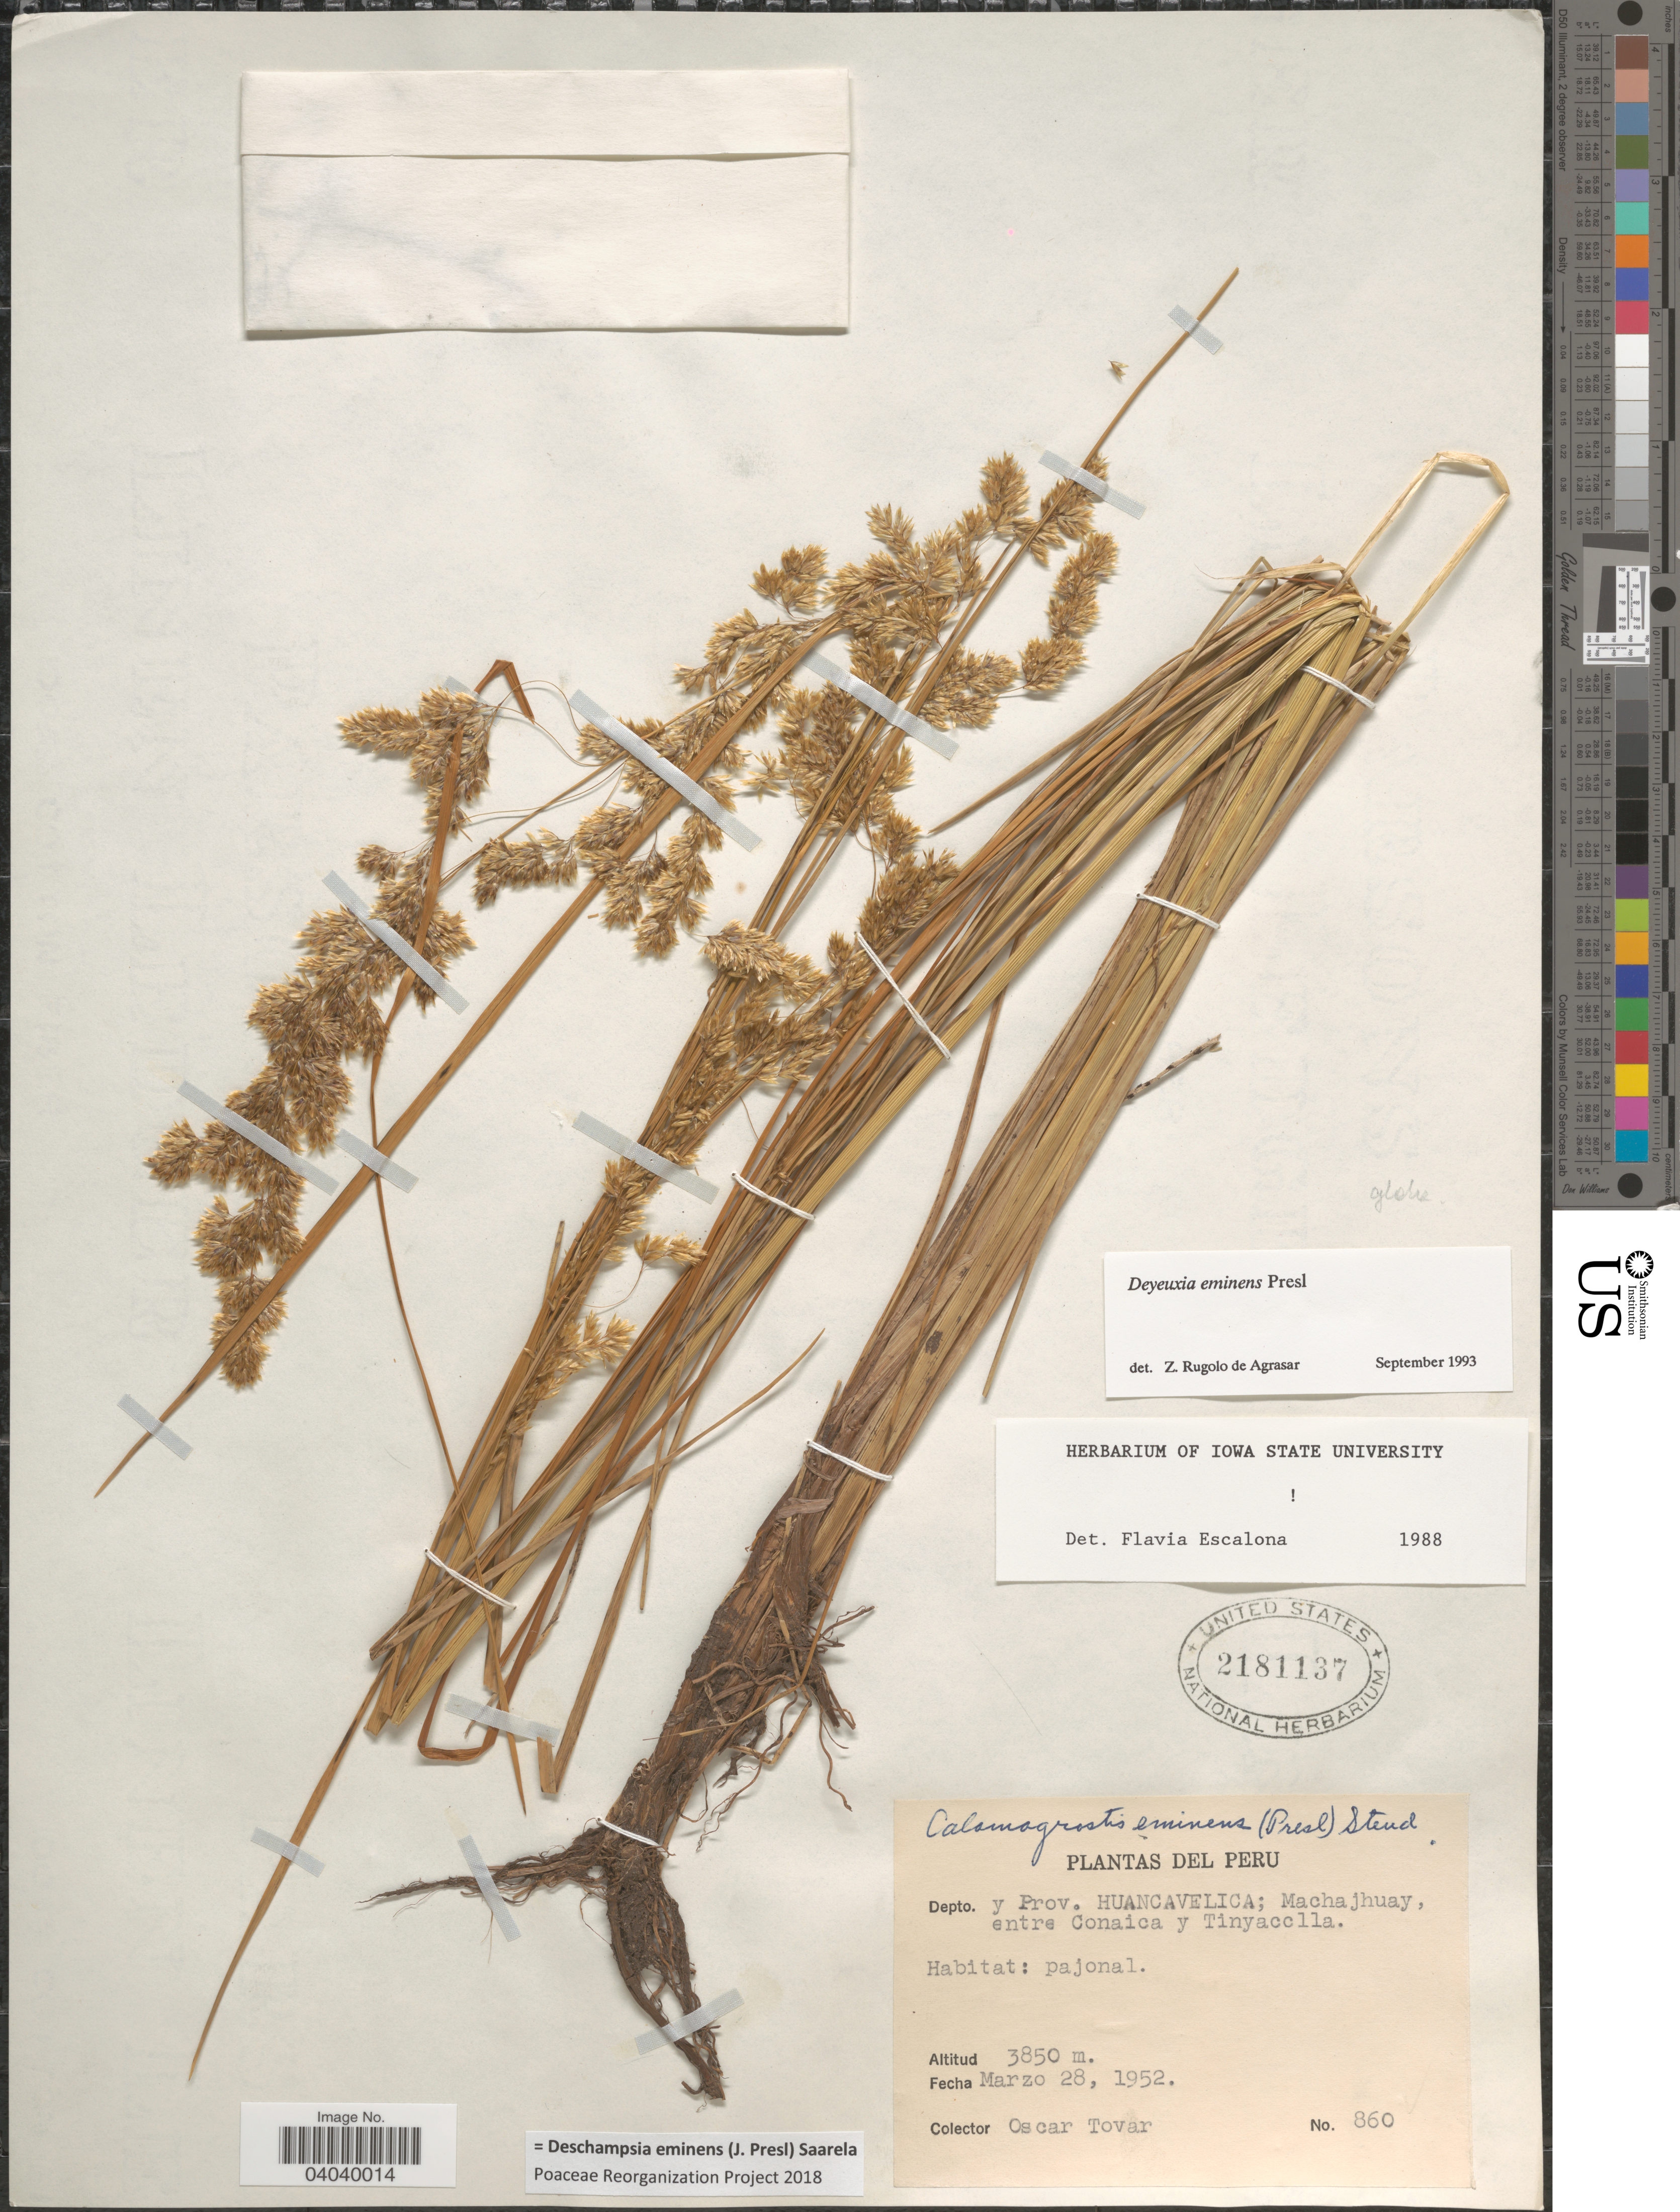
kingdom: Plantae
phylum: Tracheophyta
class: Liliopsida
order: Poales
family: Poaceae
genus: Deschampsia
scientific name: Deschampsia eminens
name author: (J. Presl) Saarela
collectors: O. Tovar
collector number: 860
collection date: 1952-03-28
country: Peru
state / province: Huancavelica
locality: Depto. y Prov. Huancavelica; Machajhuay, entre Conaica y Tinyacclla.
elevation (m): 3850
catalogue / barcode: US 2181137